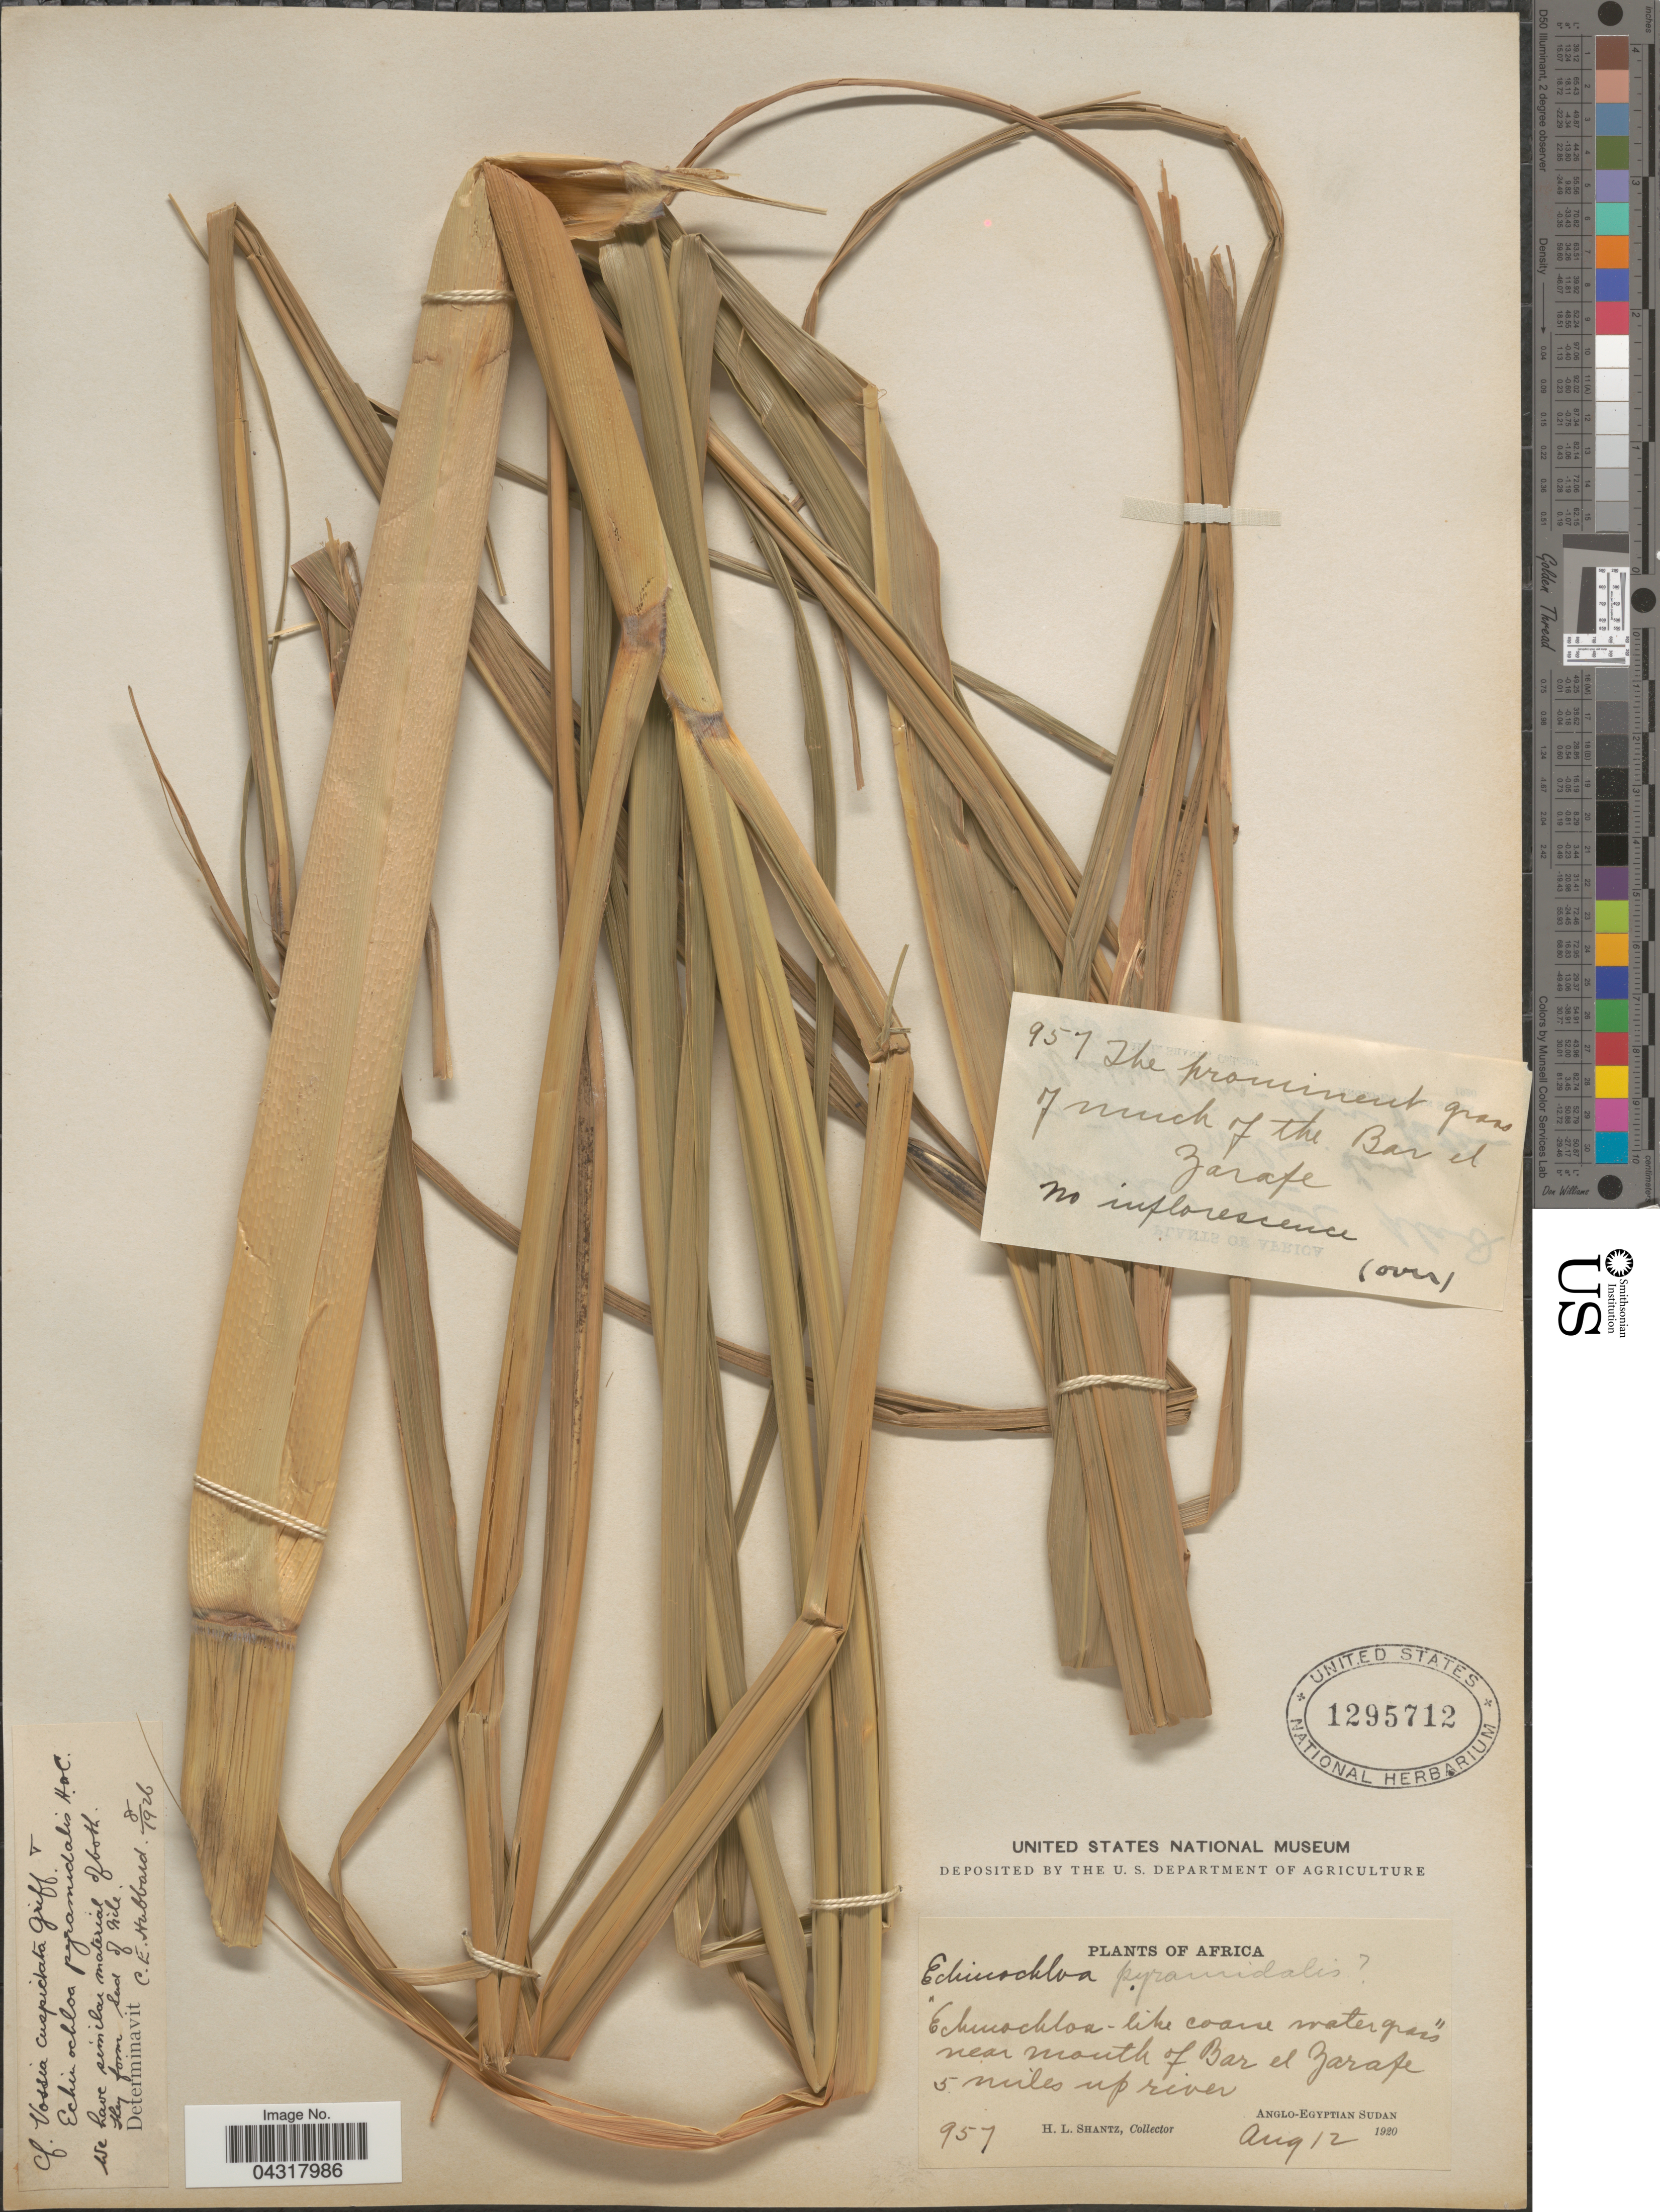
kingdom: Plantae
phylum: Tracheophyta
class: Liliopsida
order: Poales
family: Poaceae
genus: Echinochloa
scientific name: Echinochloa pyramidalis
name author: (Lam.) Hitchc. & Chase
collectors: H. Shantz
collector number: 957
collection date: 1920-08-12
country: Botswana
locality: Near mouth of Bar el Zarafe 5 miles up river. Anglo-Egyptian Sudan.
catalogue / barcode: US 1295712